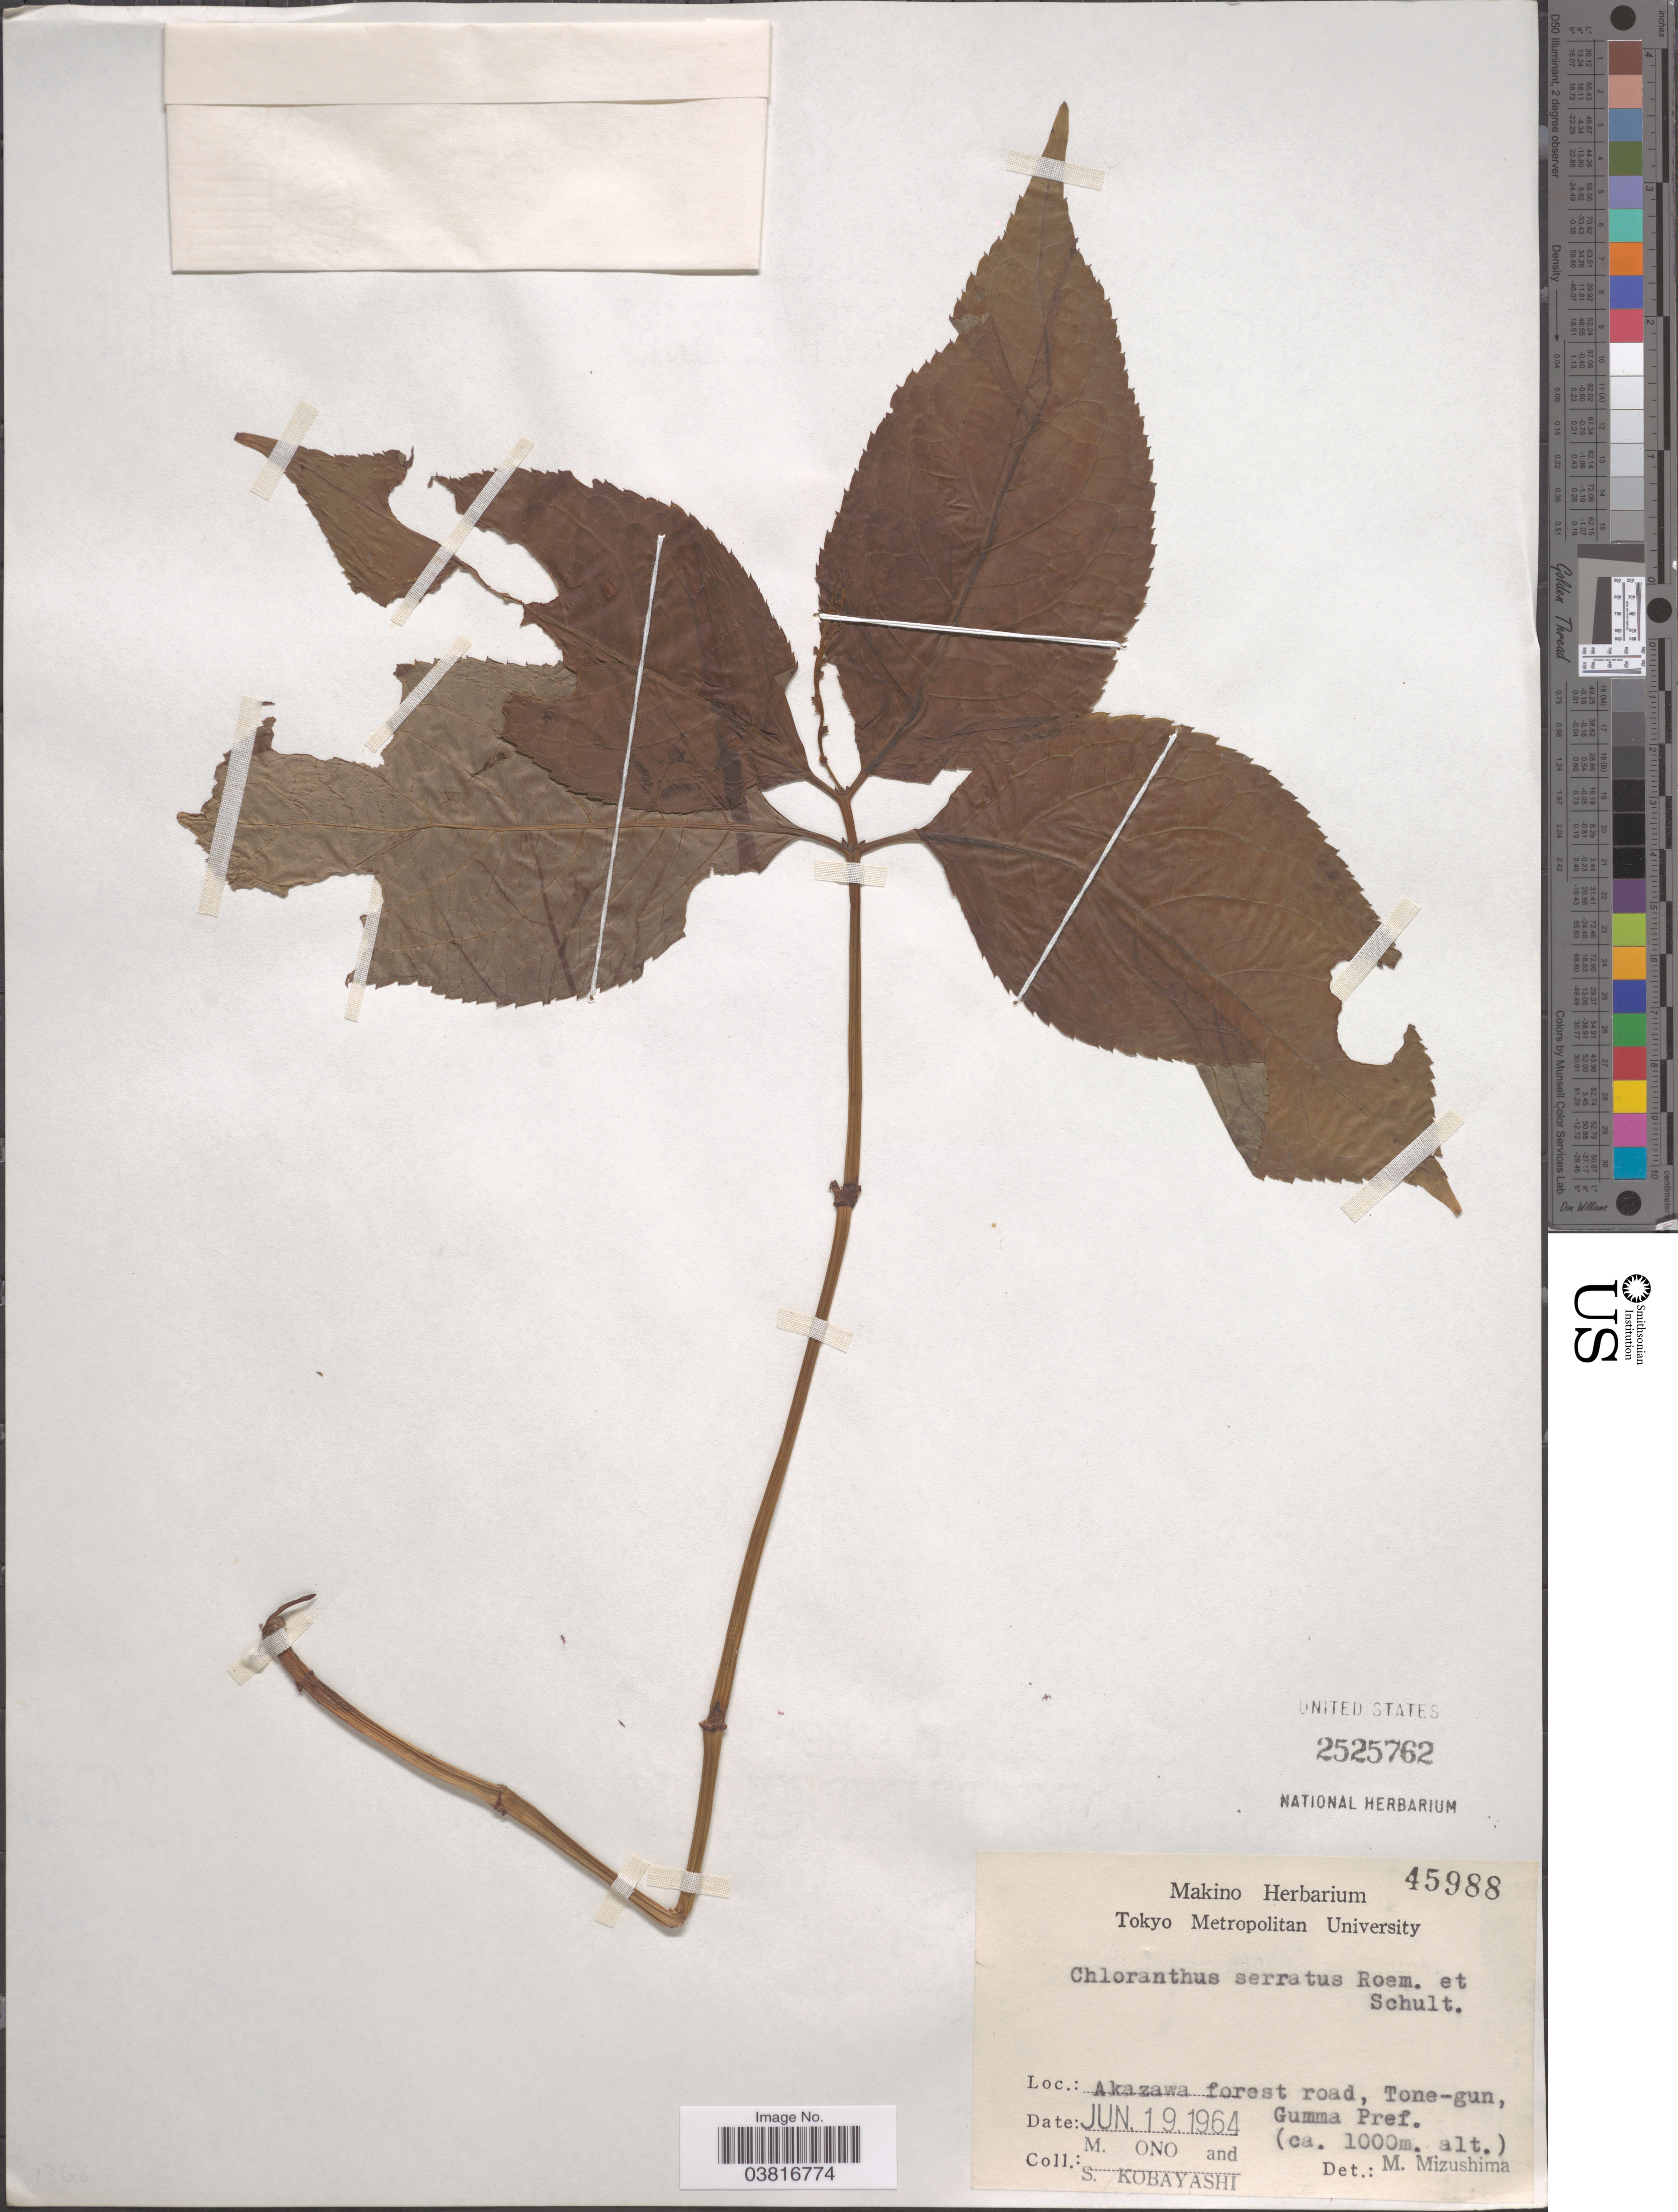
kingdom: Plantae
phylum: Tracheophyta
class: Magnoliopsida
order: Chloranthales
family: Chloranthaceae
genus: Chloranthus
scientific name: Chloranthus serratus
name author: (Thunb.) Roem. & Schult.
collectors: M. Ono & S. Kobayashi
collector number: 45988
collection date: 1964-06-19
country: Japan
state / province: Tokyo, Federal City of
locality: Akazawa forest road, Tone-gun, Gumma Pref.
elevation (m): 1000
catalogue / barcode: US 2525762